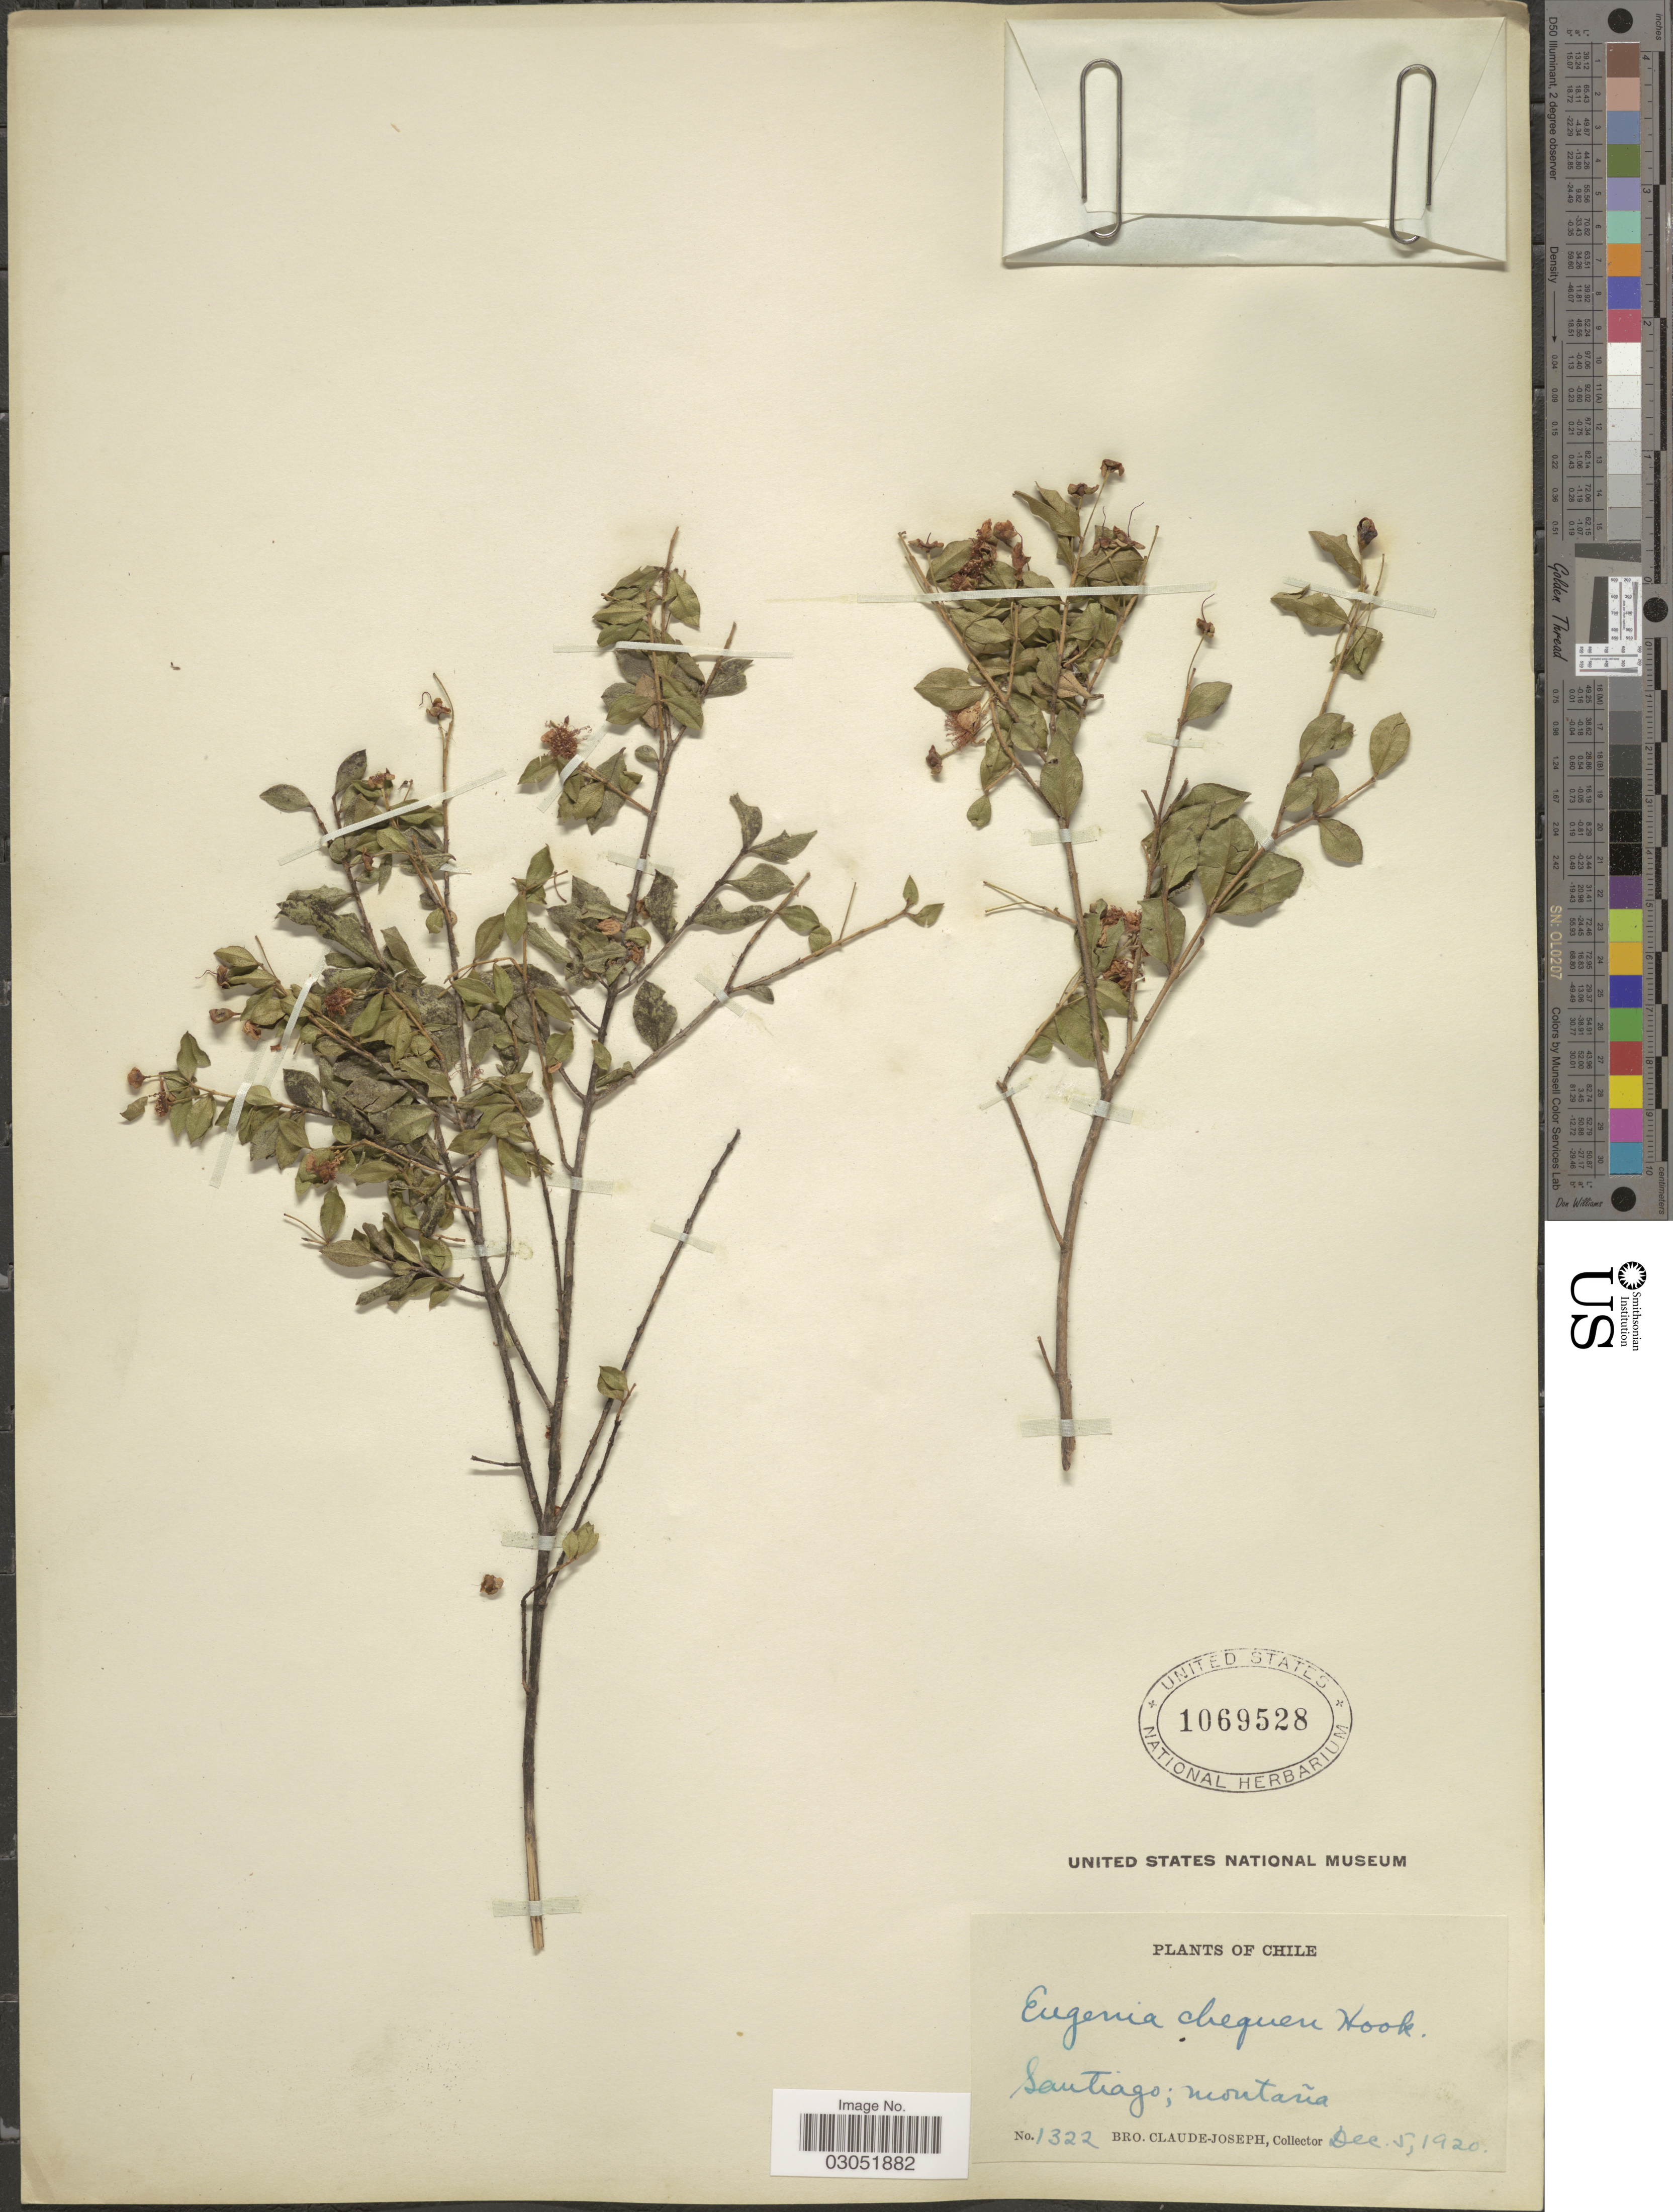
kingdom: Plantae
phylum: Tracheophyta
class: Magnoliopsida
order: Myrtales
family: Myrtaceae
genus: Luma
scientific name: Luma chequen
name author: (Molina) A. Gray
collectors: Bro. Claude-Joseph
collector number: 1322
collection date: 1920-12-05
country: Chile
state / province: Región Metropolitana (RM)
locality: Santiago; montaña.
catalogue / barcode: US 1069528